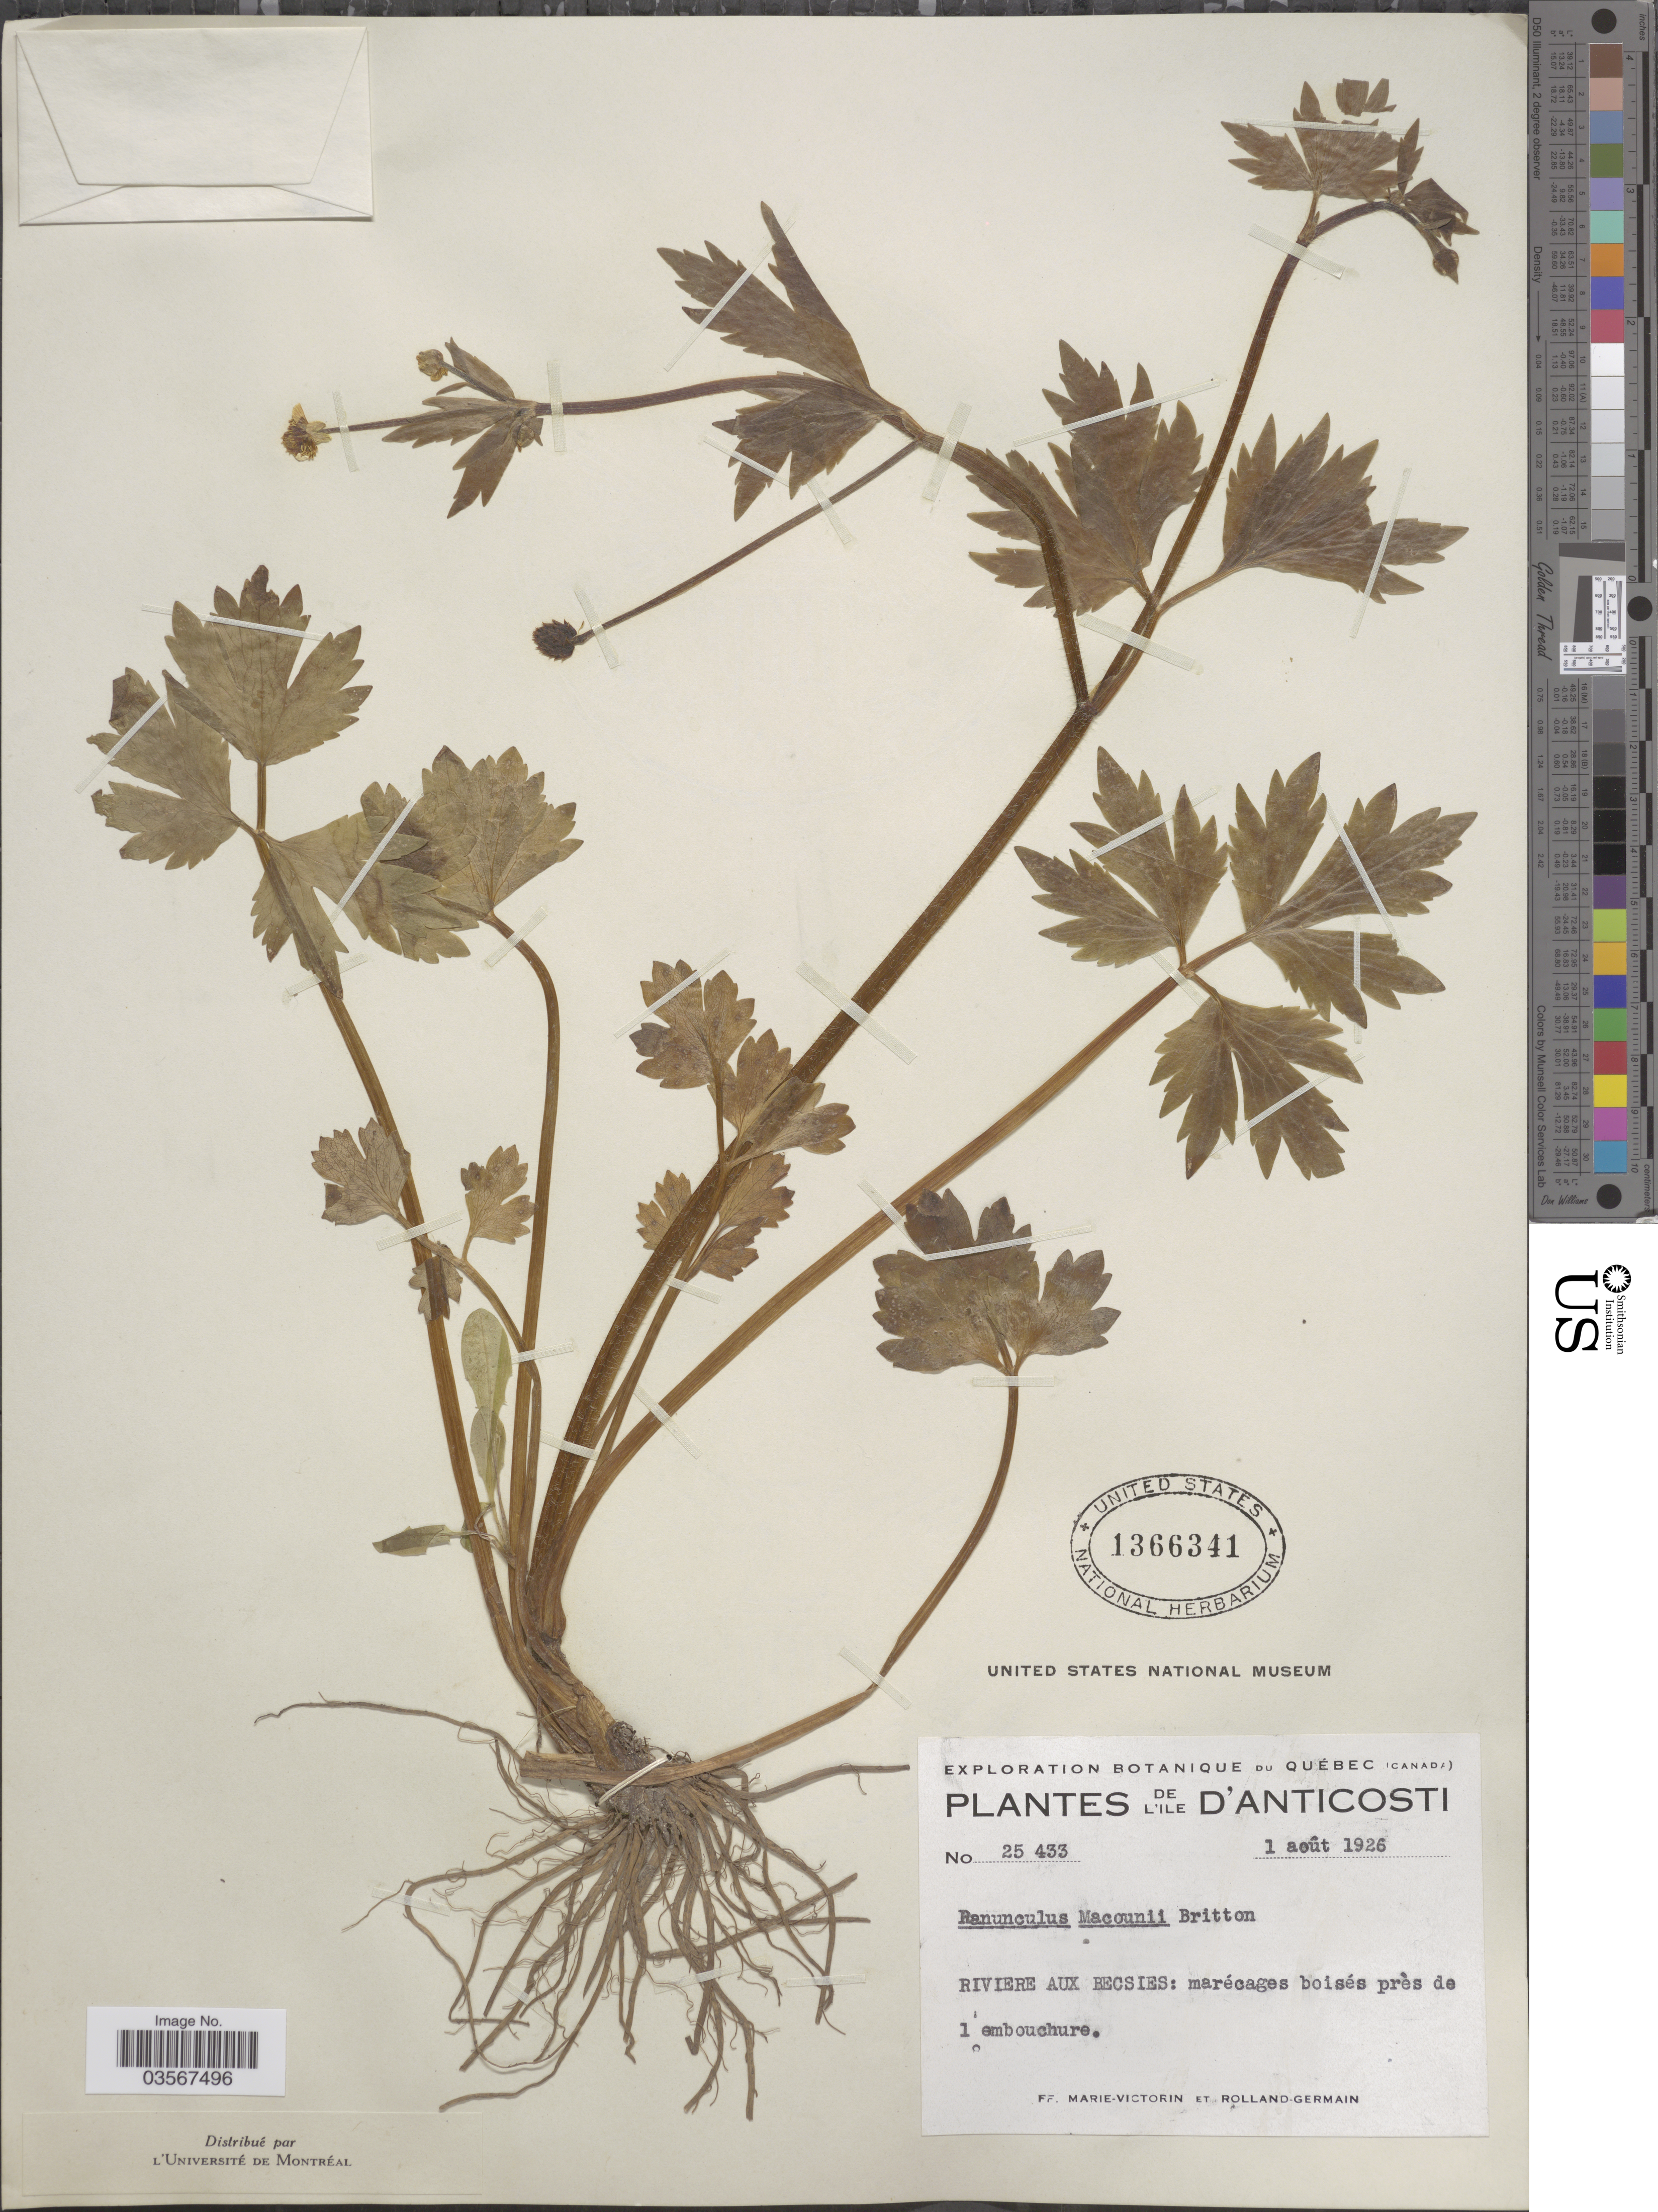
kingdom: Plantae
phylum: Tracheophyta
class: Magnoliopsida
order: Ranunculales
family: Ranunculaceae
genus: Ranunculus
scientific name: Ranunculus macounii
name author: Britton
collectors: F. Marie-Victorin & Rolland-Germain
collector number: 25 433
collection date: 1926-08-01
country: Canada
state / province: Quebec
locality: L'ile D'Anticosti. Riviere Aux Recsies.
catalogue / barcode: US 1366341